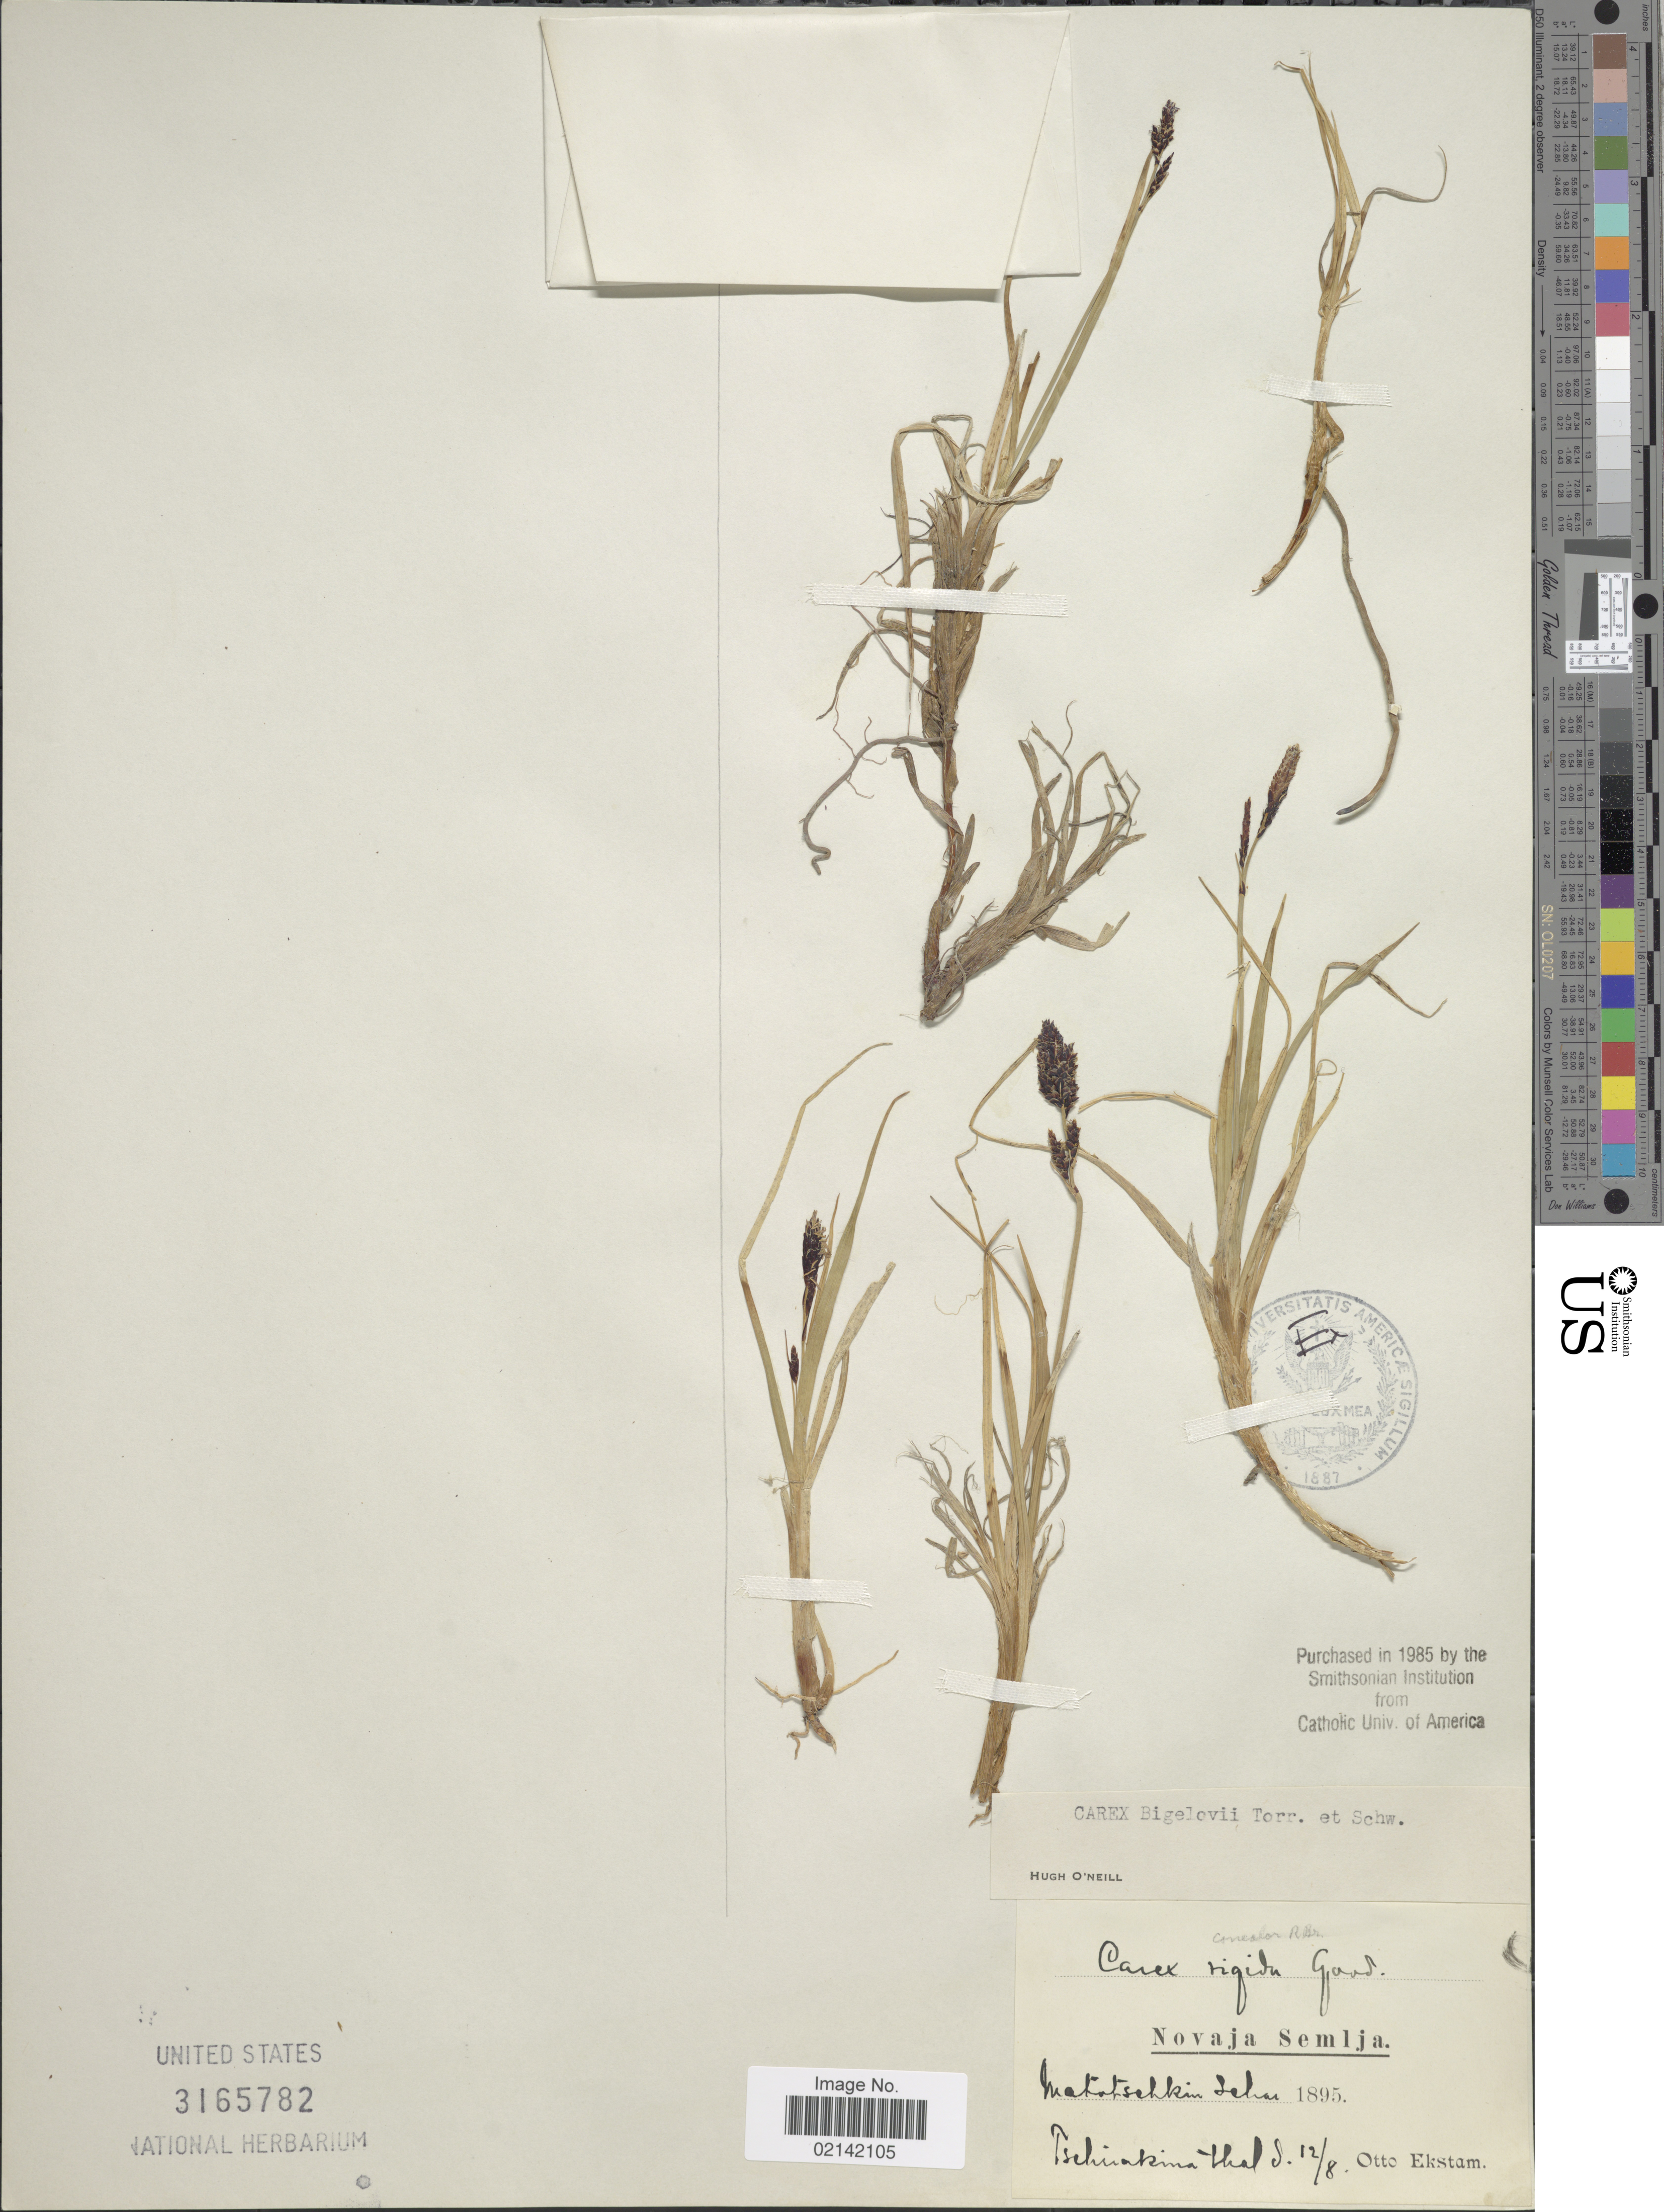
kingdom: Plantae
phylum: Tracheophyta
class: Liliopsida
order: Poales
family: Cyperaceae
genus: Carex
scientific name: Carex bigelowii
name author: Torr. ex Schwein.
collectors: O. Ekstam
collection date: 1895-08-12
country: Russian Federation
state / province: Arkhangelsk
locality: Novaja Semlja, Matochkin Shar, Chirakin Isl.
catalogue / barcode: US 3165782